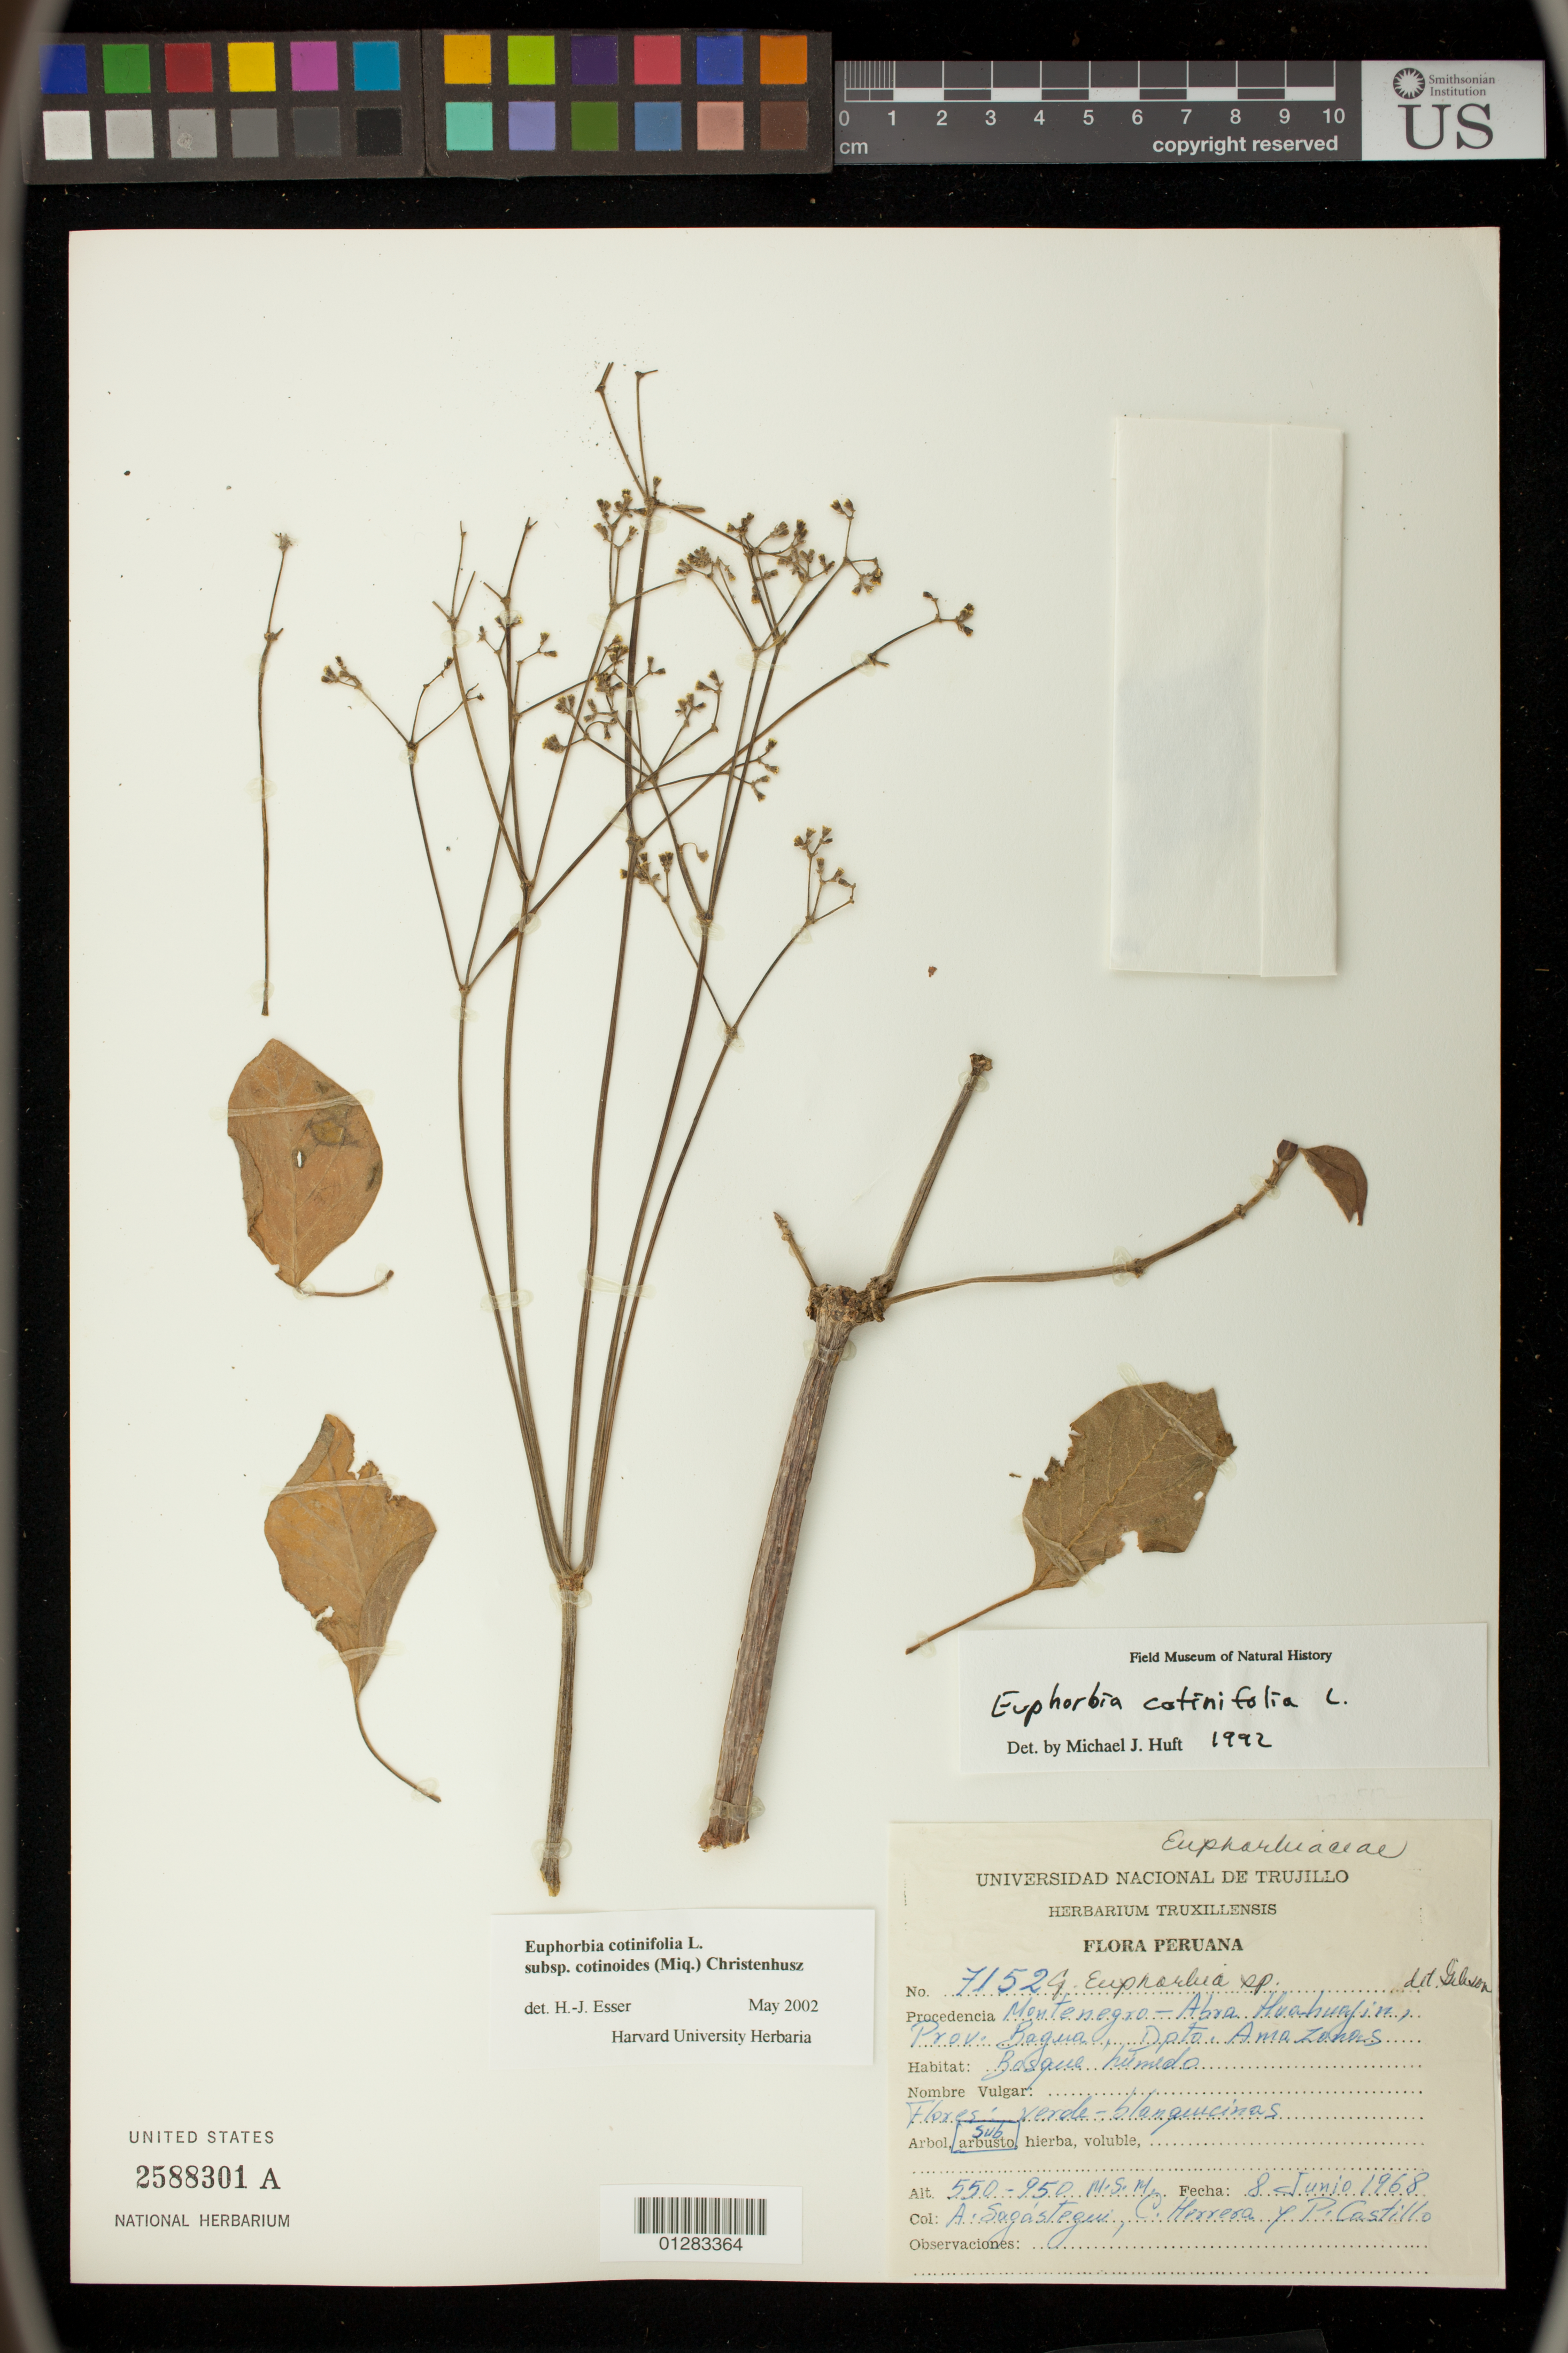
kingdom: Plantae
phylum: Tracheophyta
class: Magnoliopsida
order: Malpighiales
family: Euphorbiaceae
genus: Euphorbia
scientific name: Euphorbia cotinifolia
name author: L.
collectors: A. Sagástegui A., G. Herrera Ch. & P. Castillo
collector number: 71529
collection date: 1968-06-08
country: Peru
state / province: Amazonas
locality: Montenegro-Abra Huahuajin, Prov. Bagua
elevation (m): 550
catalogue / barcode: US 2588301A